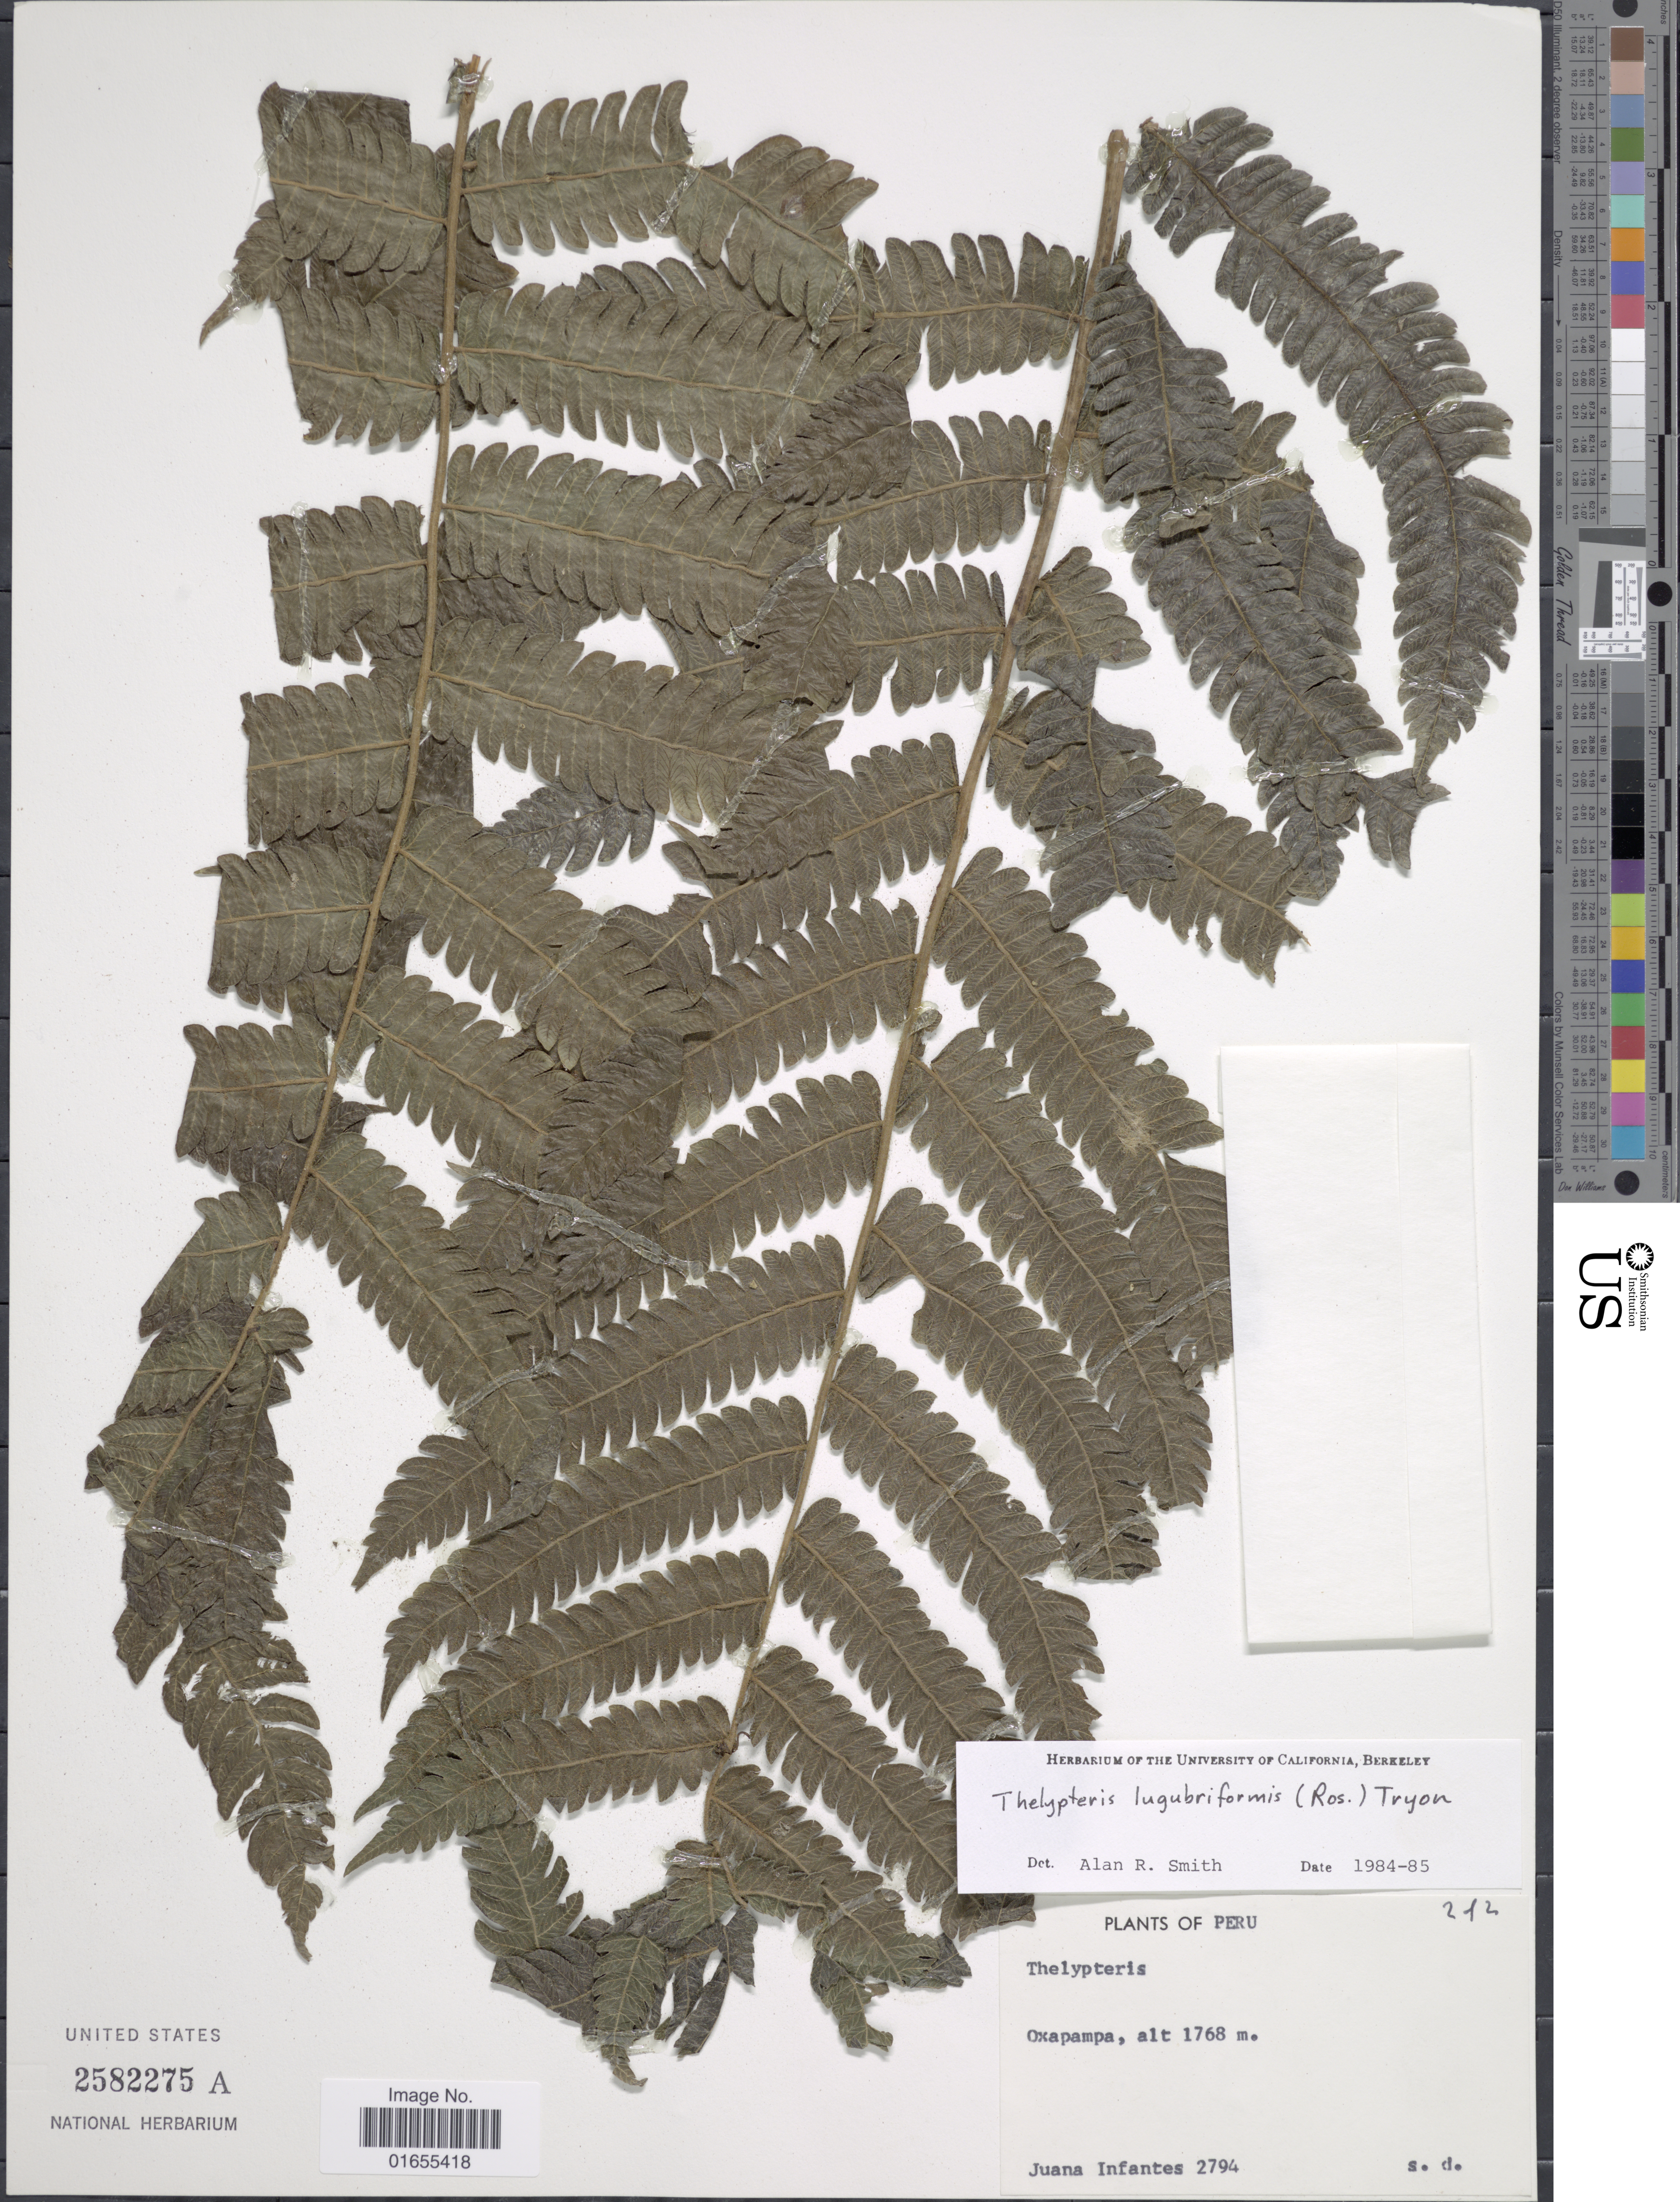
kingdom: Plantae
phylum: Tracheophyta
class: Polypodiopsida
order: Polypodiales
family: Thelypteridaceae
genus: Goniopteris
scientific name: Goniopteris lugubriformis (Rosenst.) comb. nov., ined 2015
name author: (Rosenst.)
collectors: J. Infantes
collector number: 2794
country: Peru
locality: Oxapampa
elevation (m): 1768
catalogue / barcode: US 2582275A